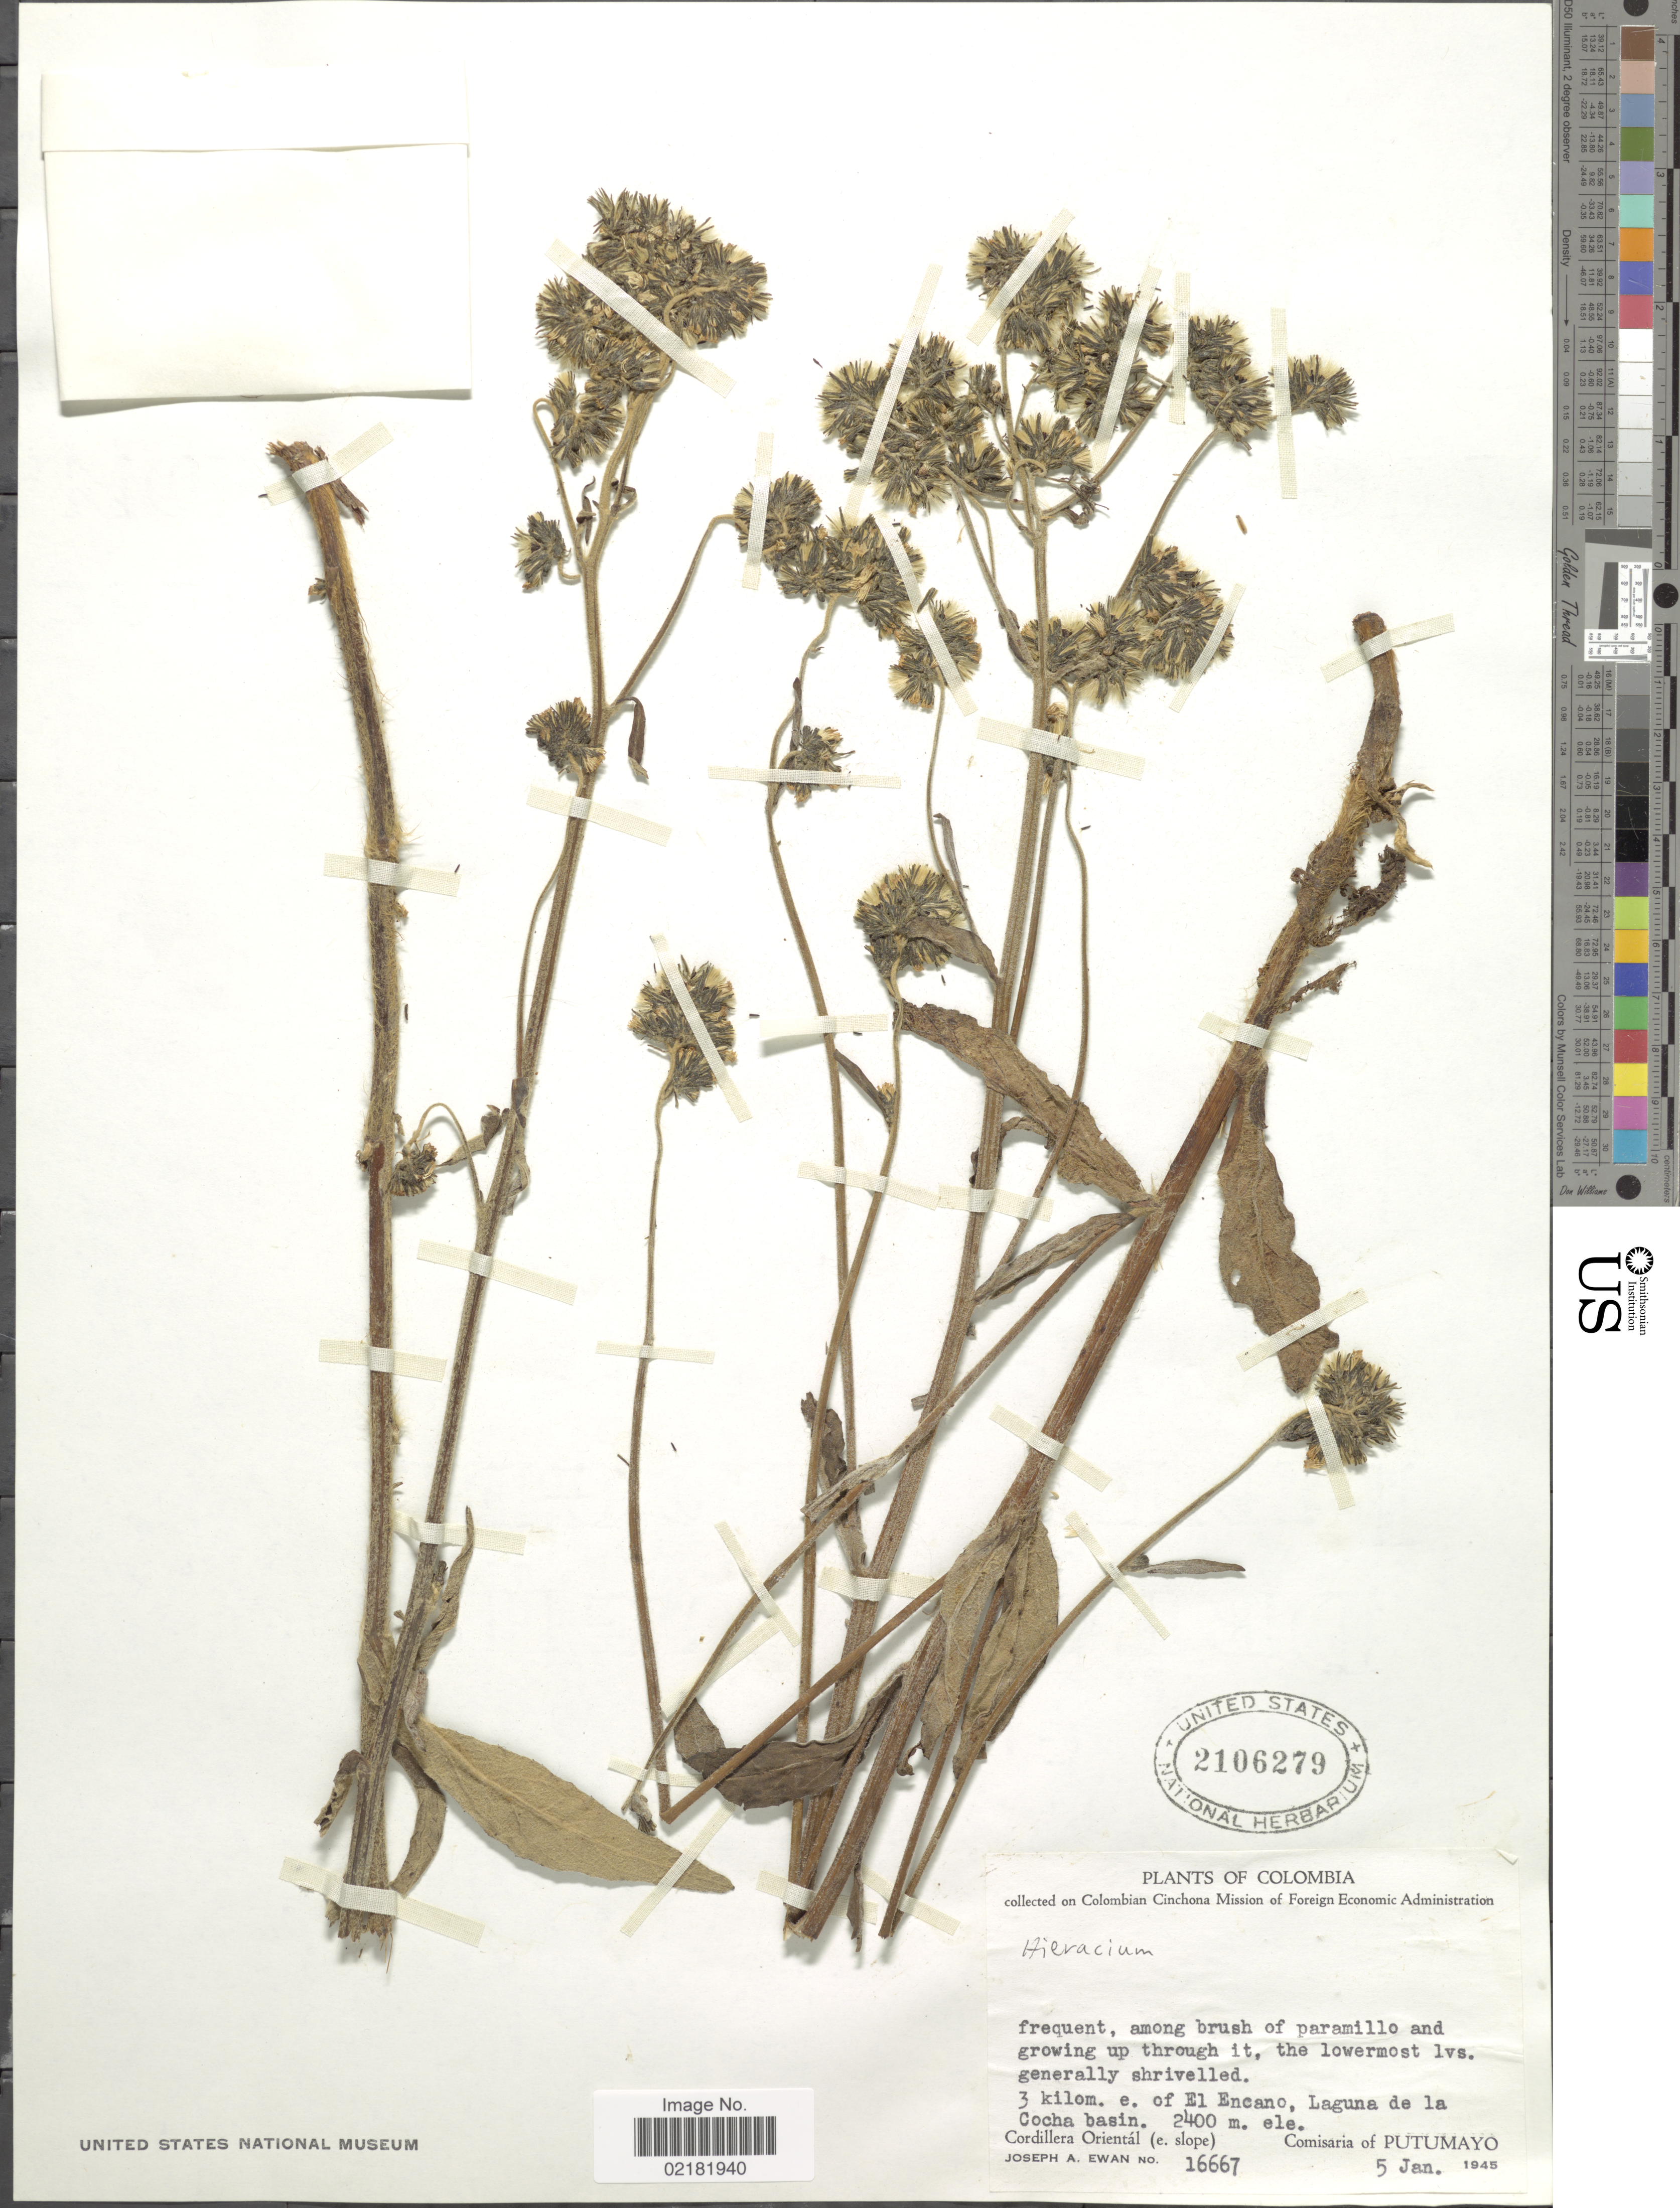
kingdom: Plantae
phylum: Tracheophyta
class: Magnoliopsida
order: Asterales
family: Asteraceae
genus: Hieracium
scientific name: Hieracium repandulare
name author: Druce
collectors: J. A. Ewan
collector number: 16667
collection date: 1945-01-05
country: Colombia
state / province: Putumayo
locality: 3 kilom. e. of El Encano, Laguna de la Cocha basin, Cordillera Oriental (e. slope), Comisaria of Putumayo.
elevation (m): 2400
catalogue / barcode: US 2106279